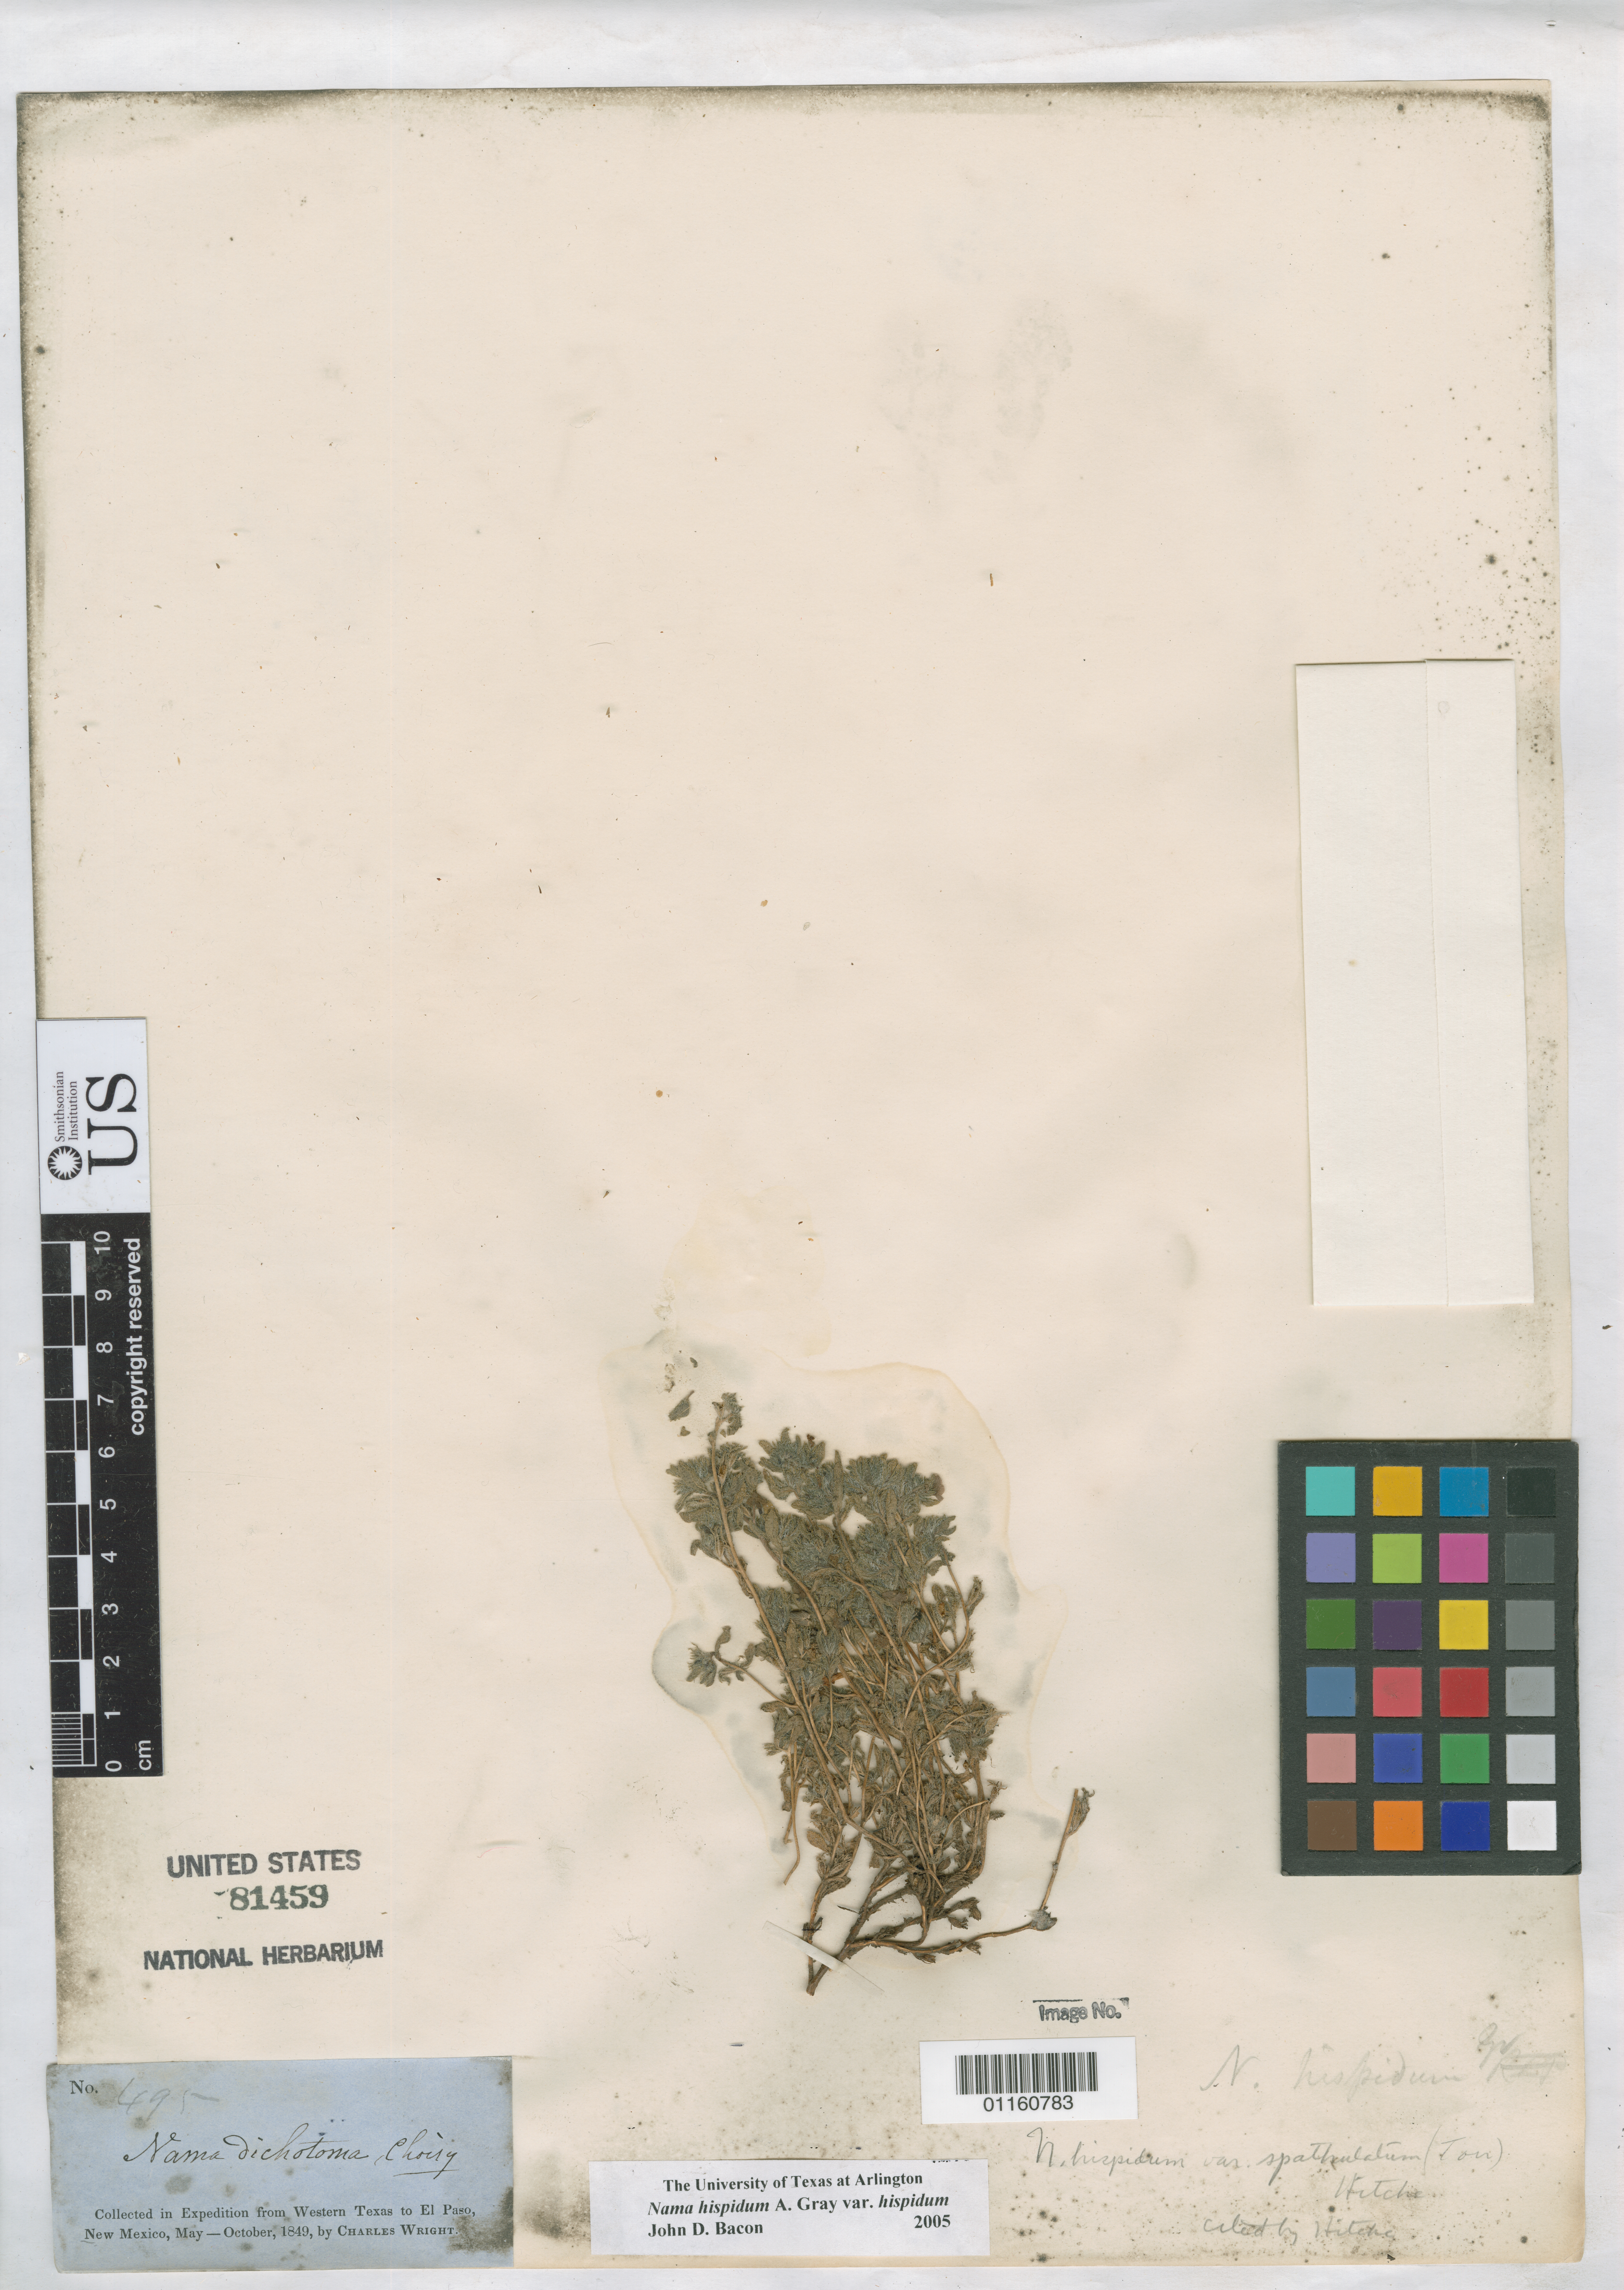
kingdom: Plantae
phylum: Tracheophyta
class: Magnoliopsida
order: Boraginales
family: Namaceae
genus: Nama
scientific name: Nama hispida var. hispida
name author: A. Gray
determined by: Bacon, J. D.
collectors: C. Wright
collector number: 495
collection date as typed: May 1849 to -- Oct 1849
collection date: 1849-05/1849-10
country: United States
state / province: New Mexico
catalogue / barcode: US 81459